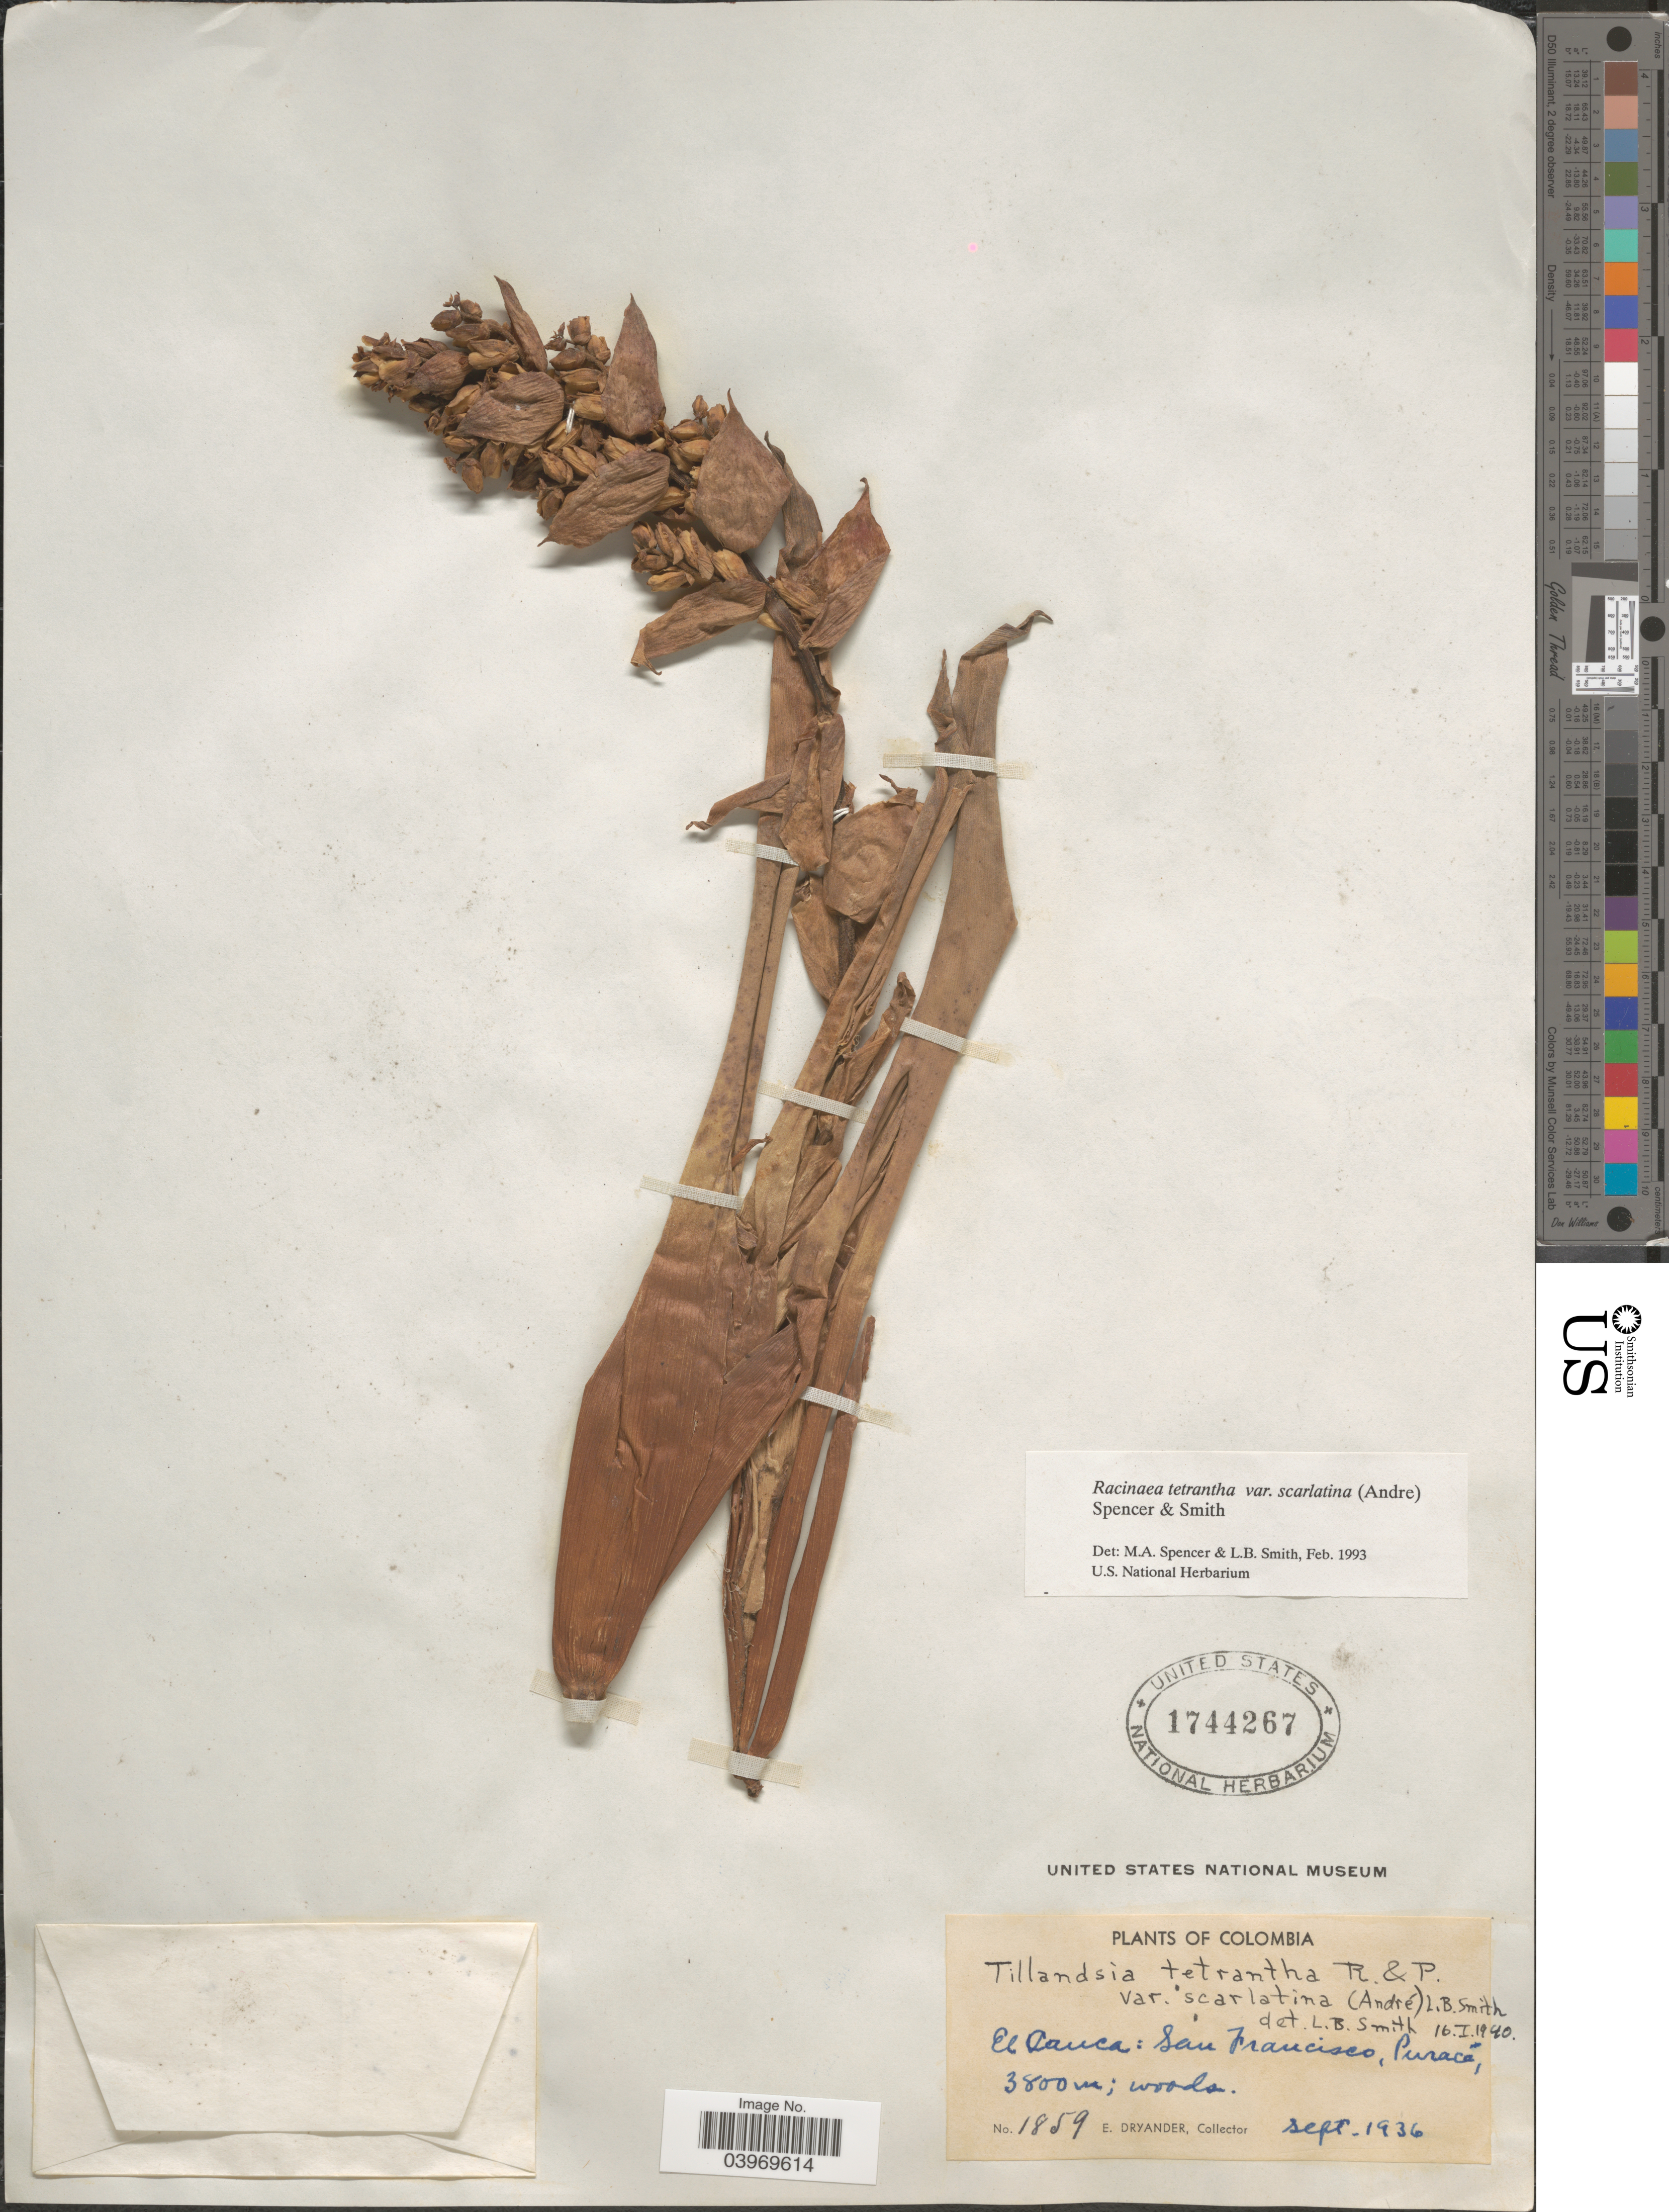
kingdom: Plantae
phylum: Tracheophyta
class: Liliopsida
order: Poales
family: Bromeliaceae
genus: Racinaea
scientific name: Racinaea tetrantha var. scarlatina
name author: (Ruiz & Pav.) M.A. Spencer & L.B. Sm.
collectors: E. Dryander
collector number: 1859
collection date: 1936-09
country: Colombia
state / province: Cauca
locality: El Cauca: San Francisco, Puracá.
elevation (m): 3800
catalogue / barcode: US 1744267